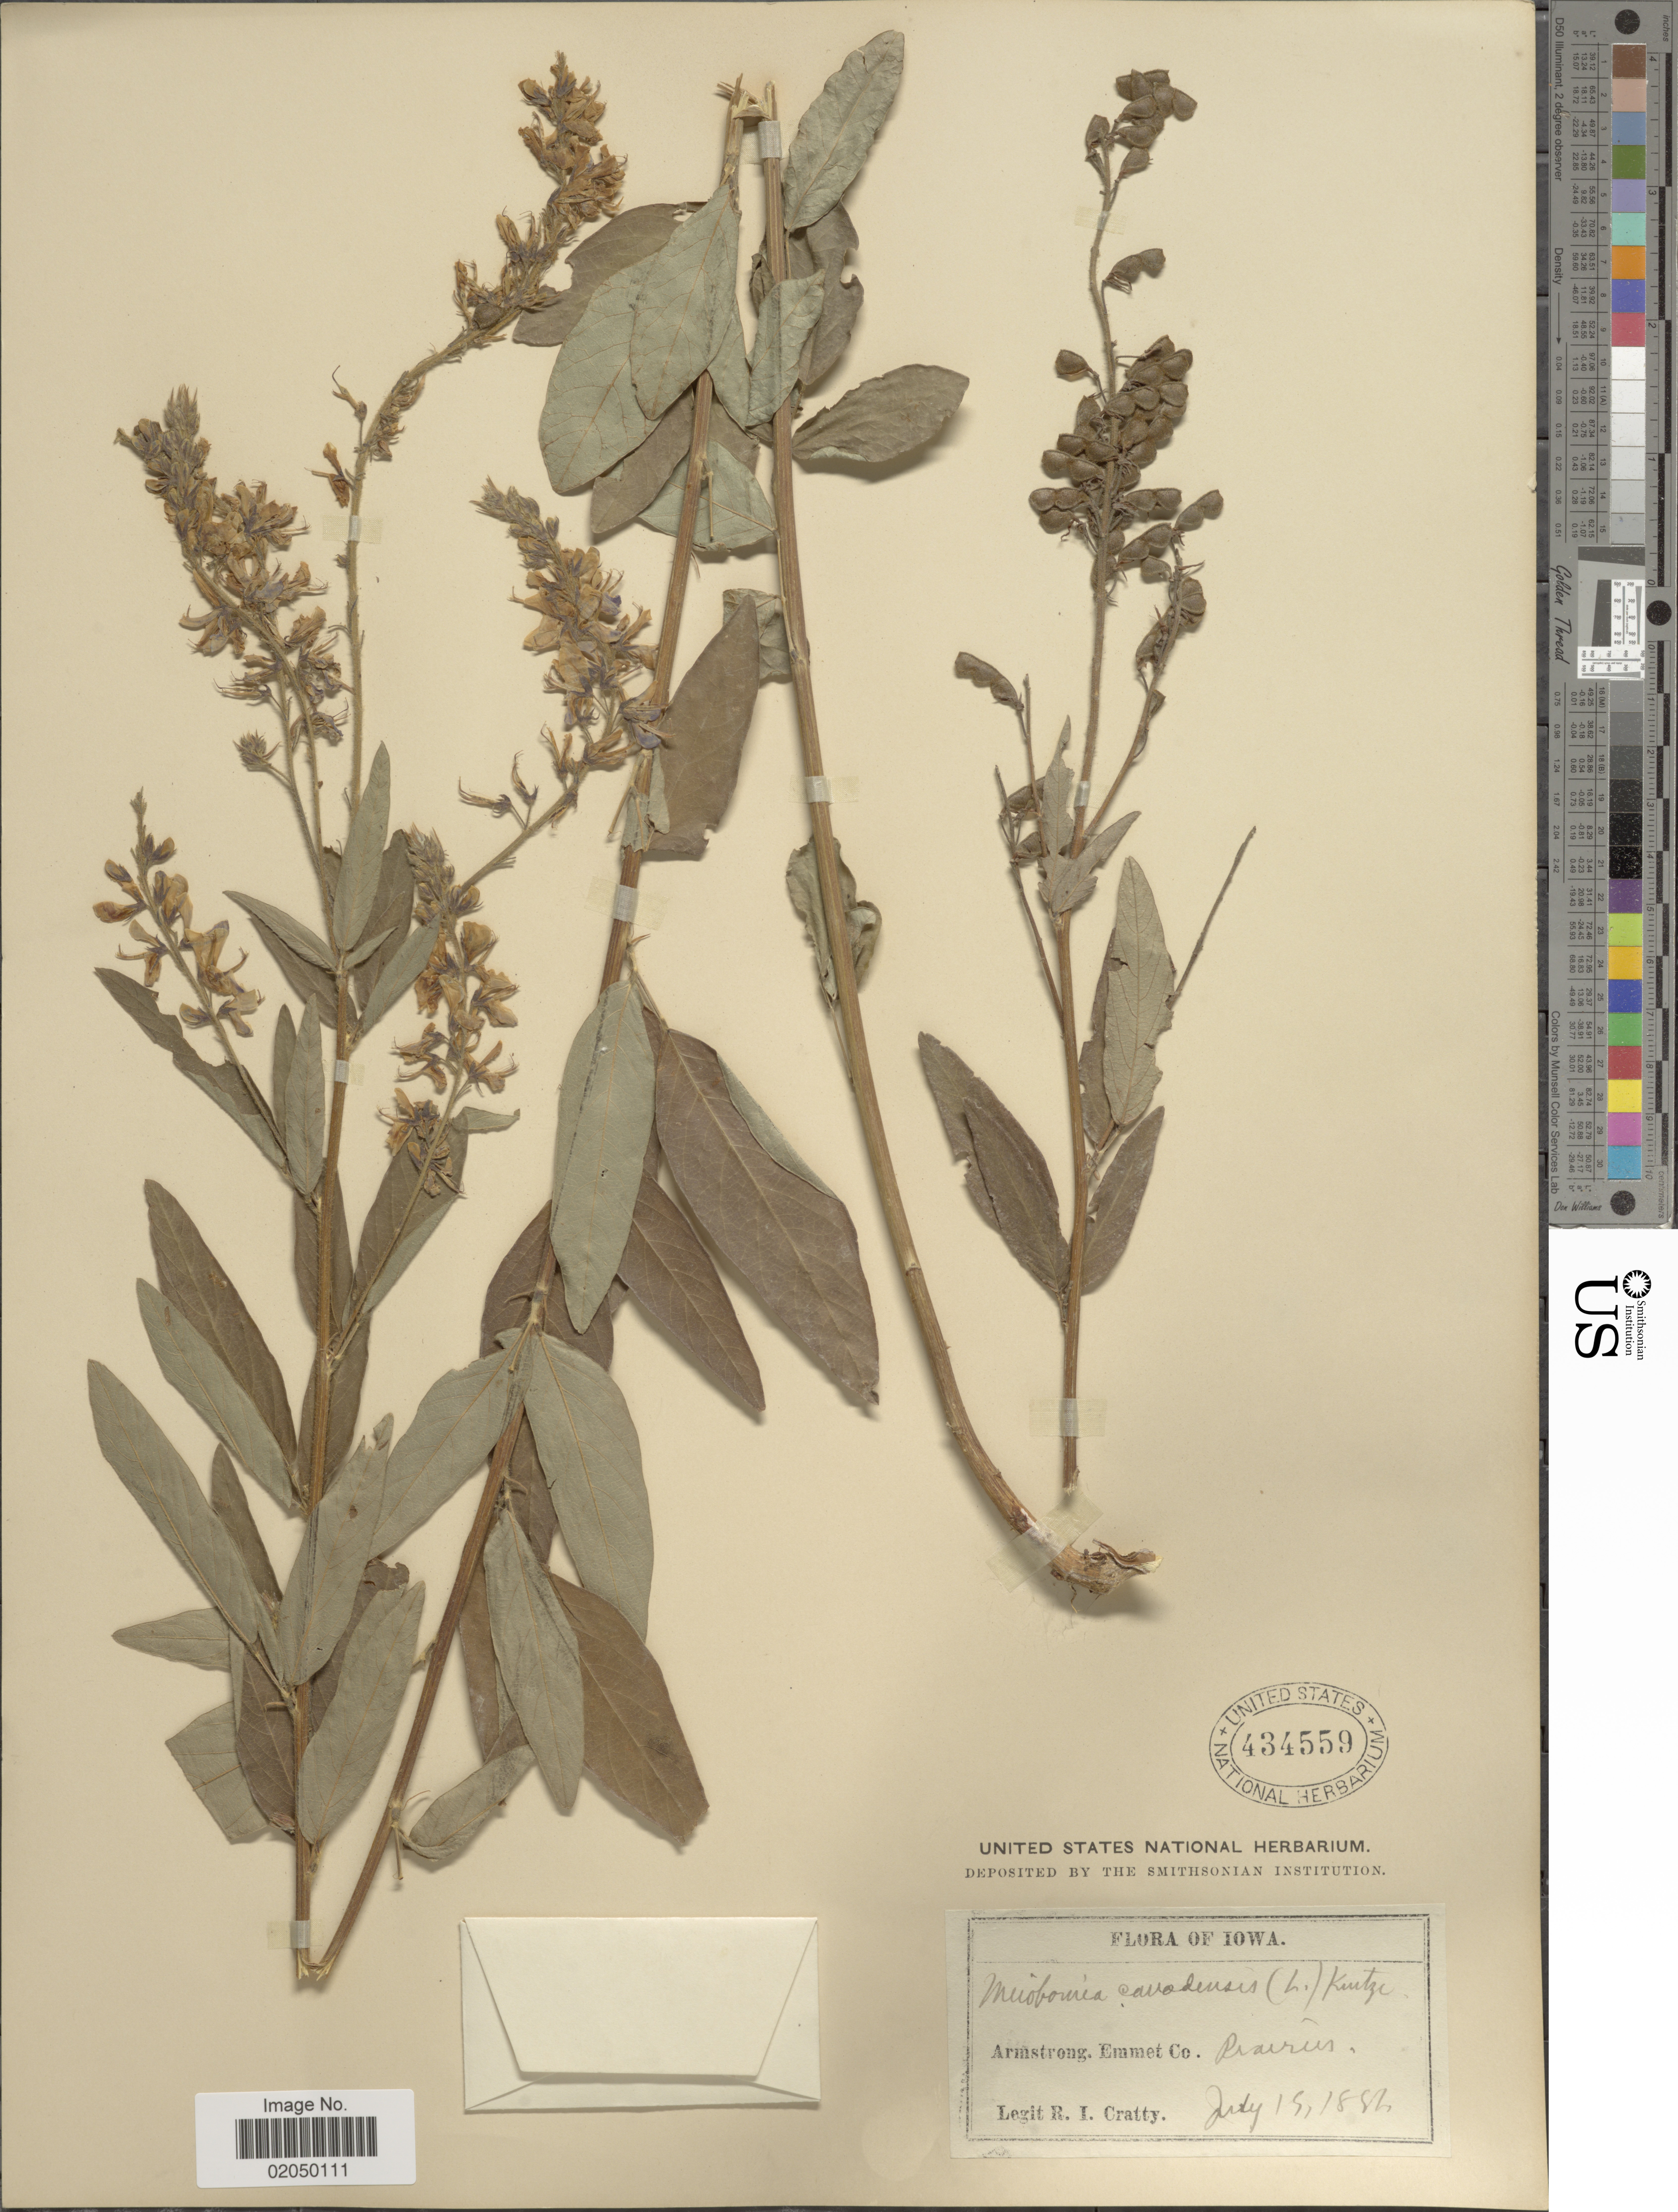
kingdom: Plantae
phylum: Tracheophyta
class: Magnoliopsida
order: Fabales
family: Fabaceae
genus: Desmodium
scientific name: Desmodium canadense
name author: (L.) DC.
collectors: R. Cratty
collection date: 1881-07-19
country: United States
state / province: Iowa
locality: Armstrong. Emmet Co. Prairies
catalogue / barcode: US 434559